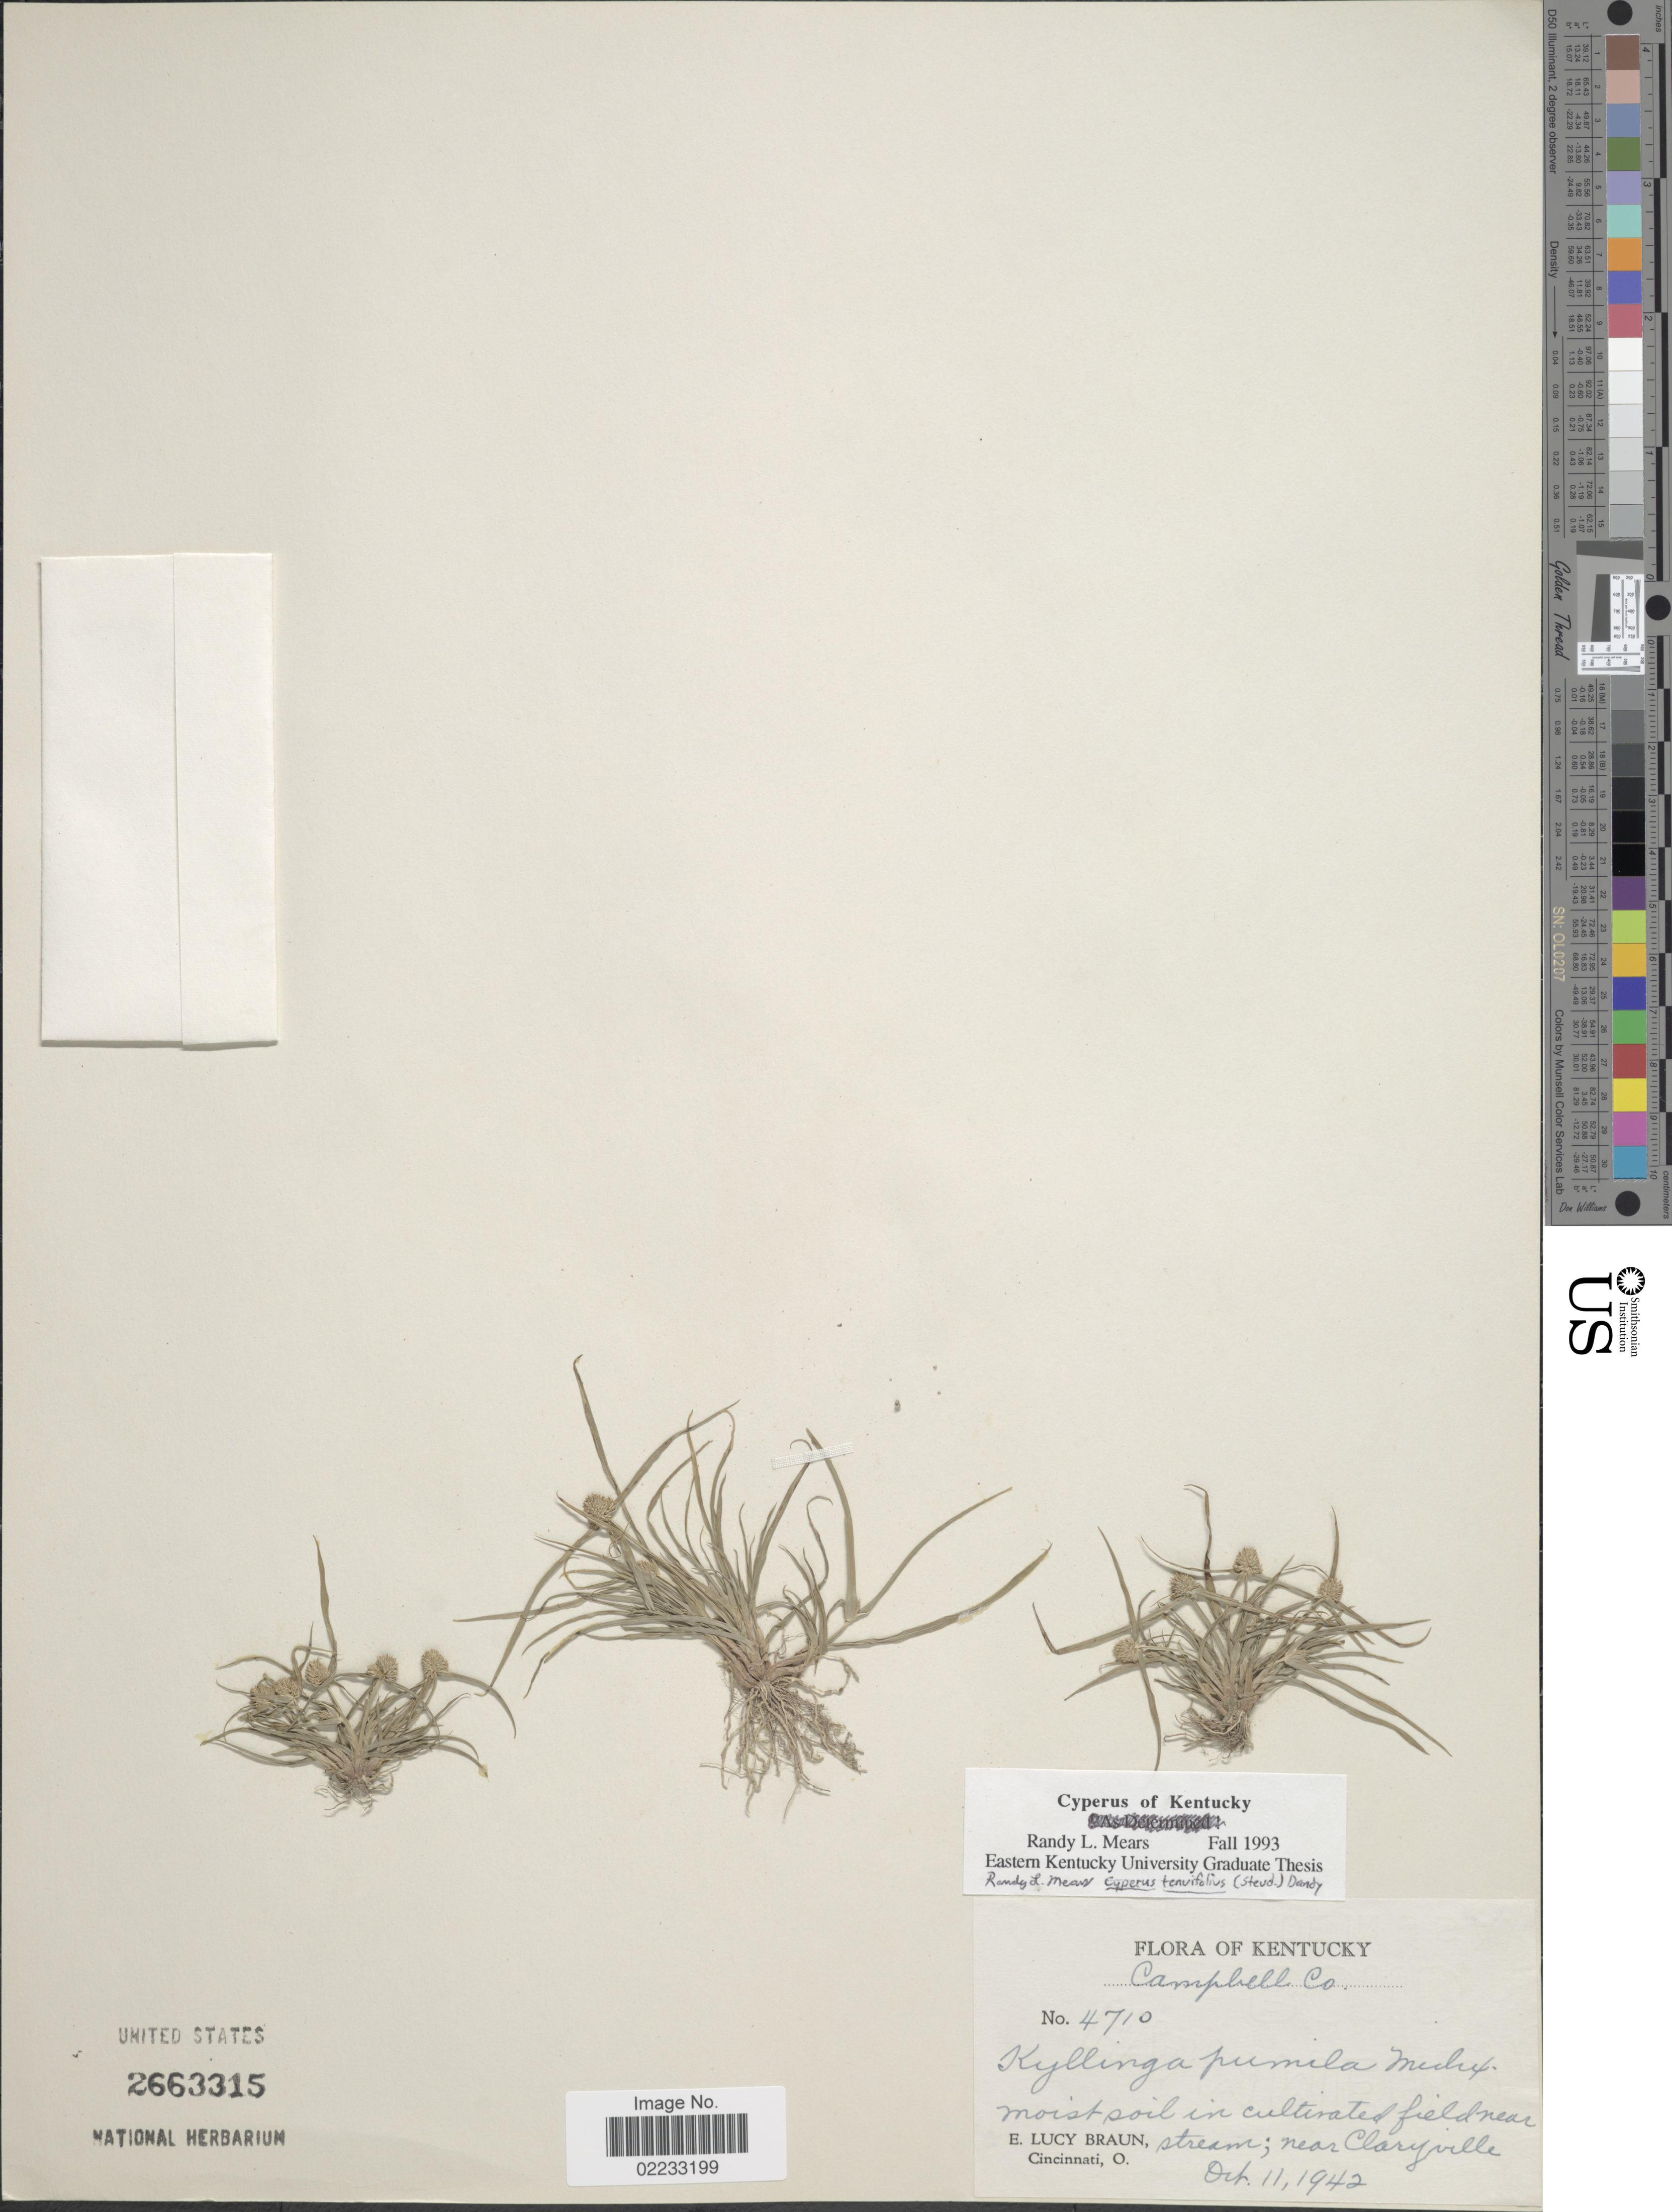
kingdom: Plantae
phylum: Tracheophyta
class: Liliopsida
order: Poales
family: Cyperaceae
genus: Cyperus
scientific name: Cyperus hortensis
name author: (Salzm. ex Steud.) Dorr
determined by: Strong, Mark T., (BOT), Smithsonian Institution - National Museum of Natural History (UNITED STATES)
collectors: E. L. Braun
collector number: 4710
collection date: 1942-10-11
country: United States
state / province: Kentucky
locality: Campbell Co., moist soil in cultivated field near stream; near Claryville.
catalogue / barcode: US 2663315